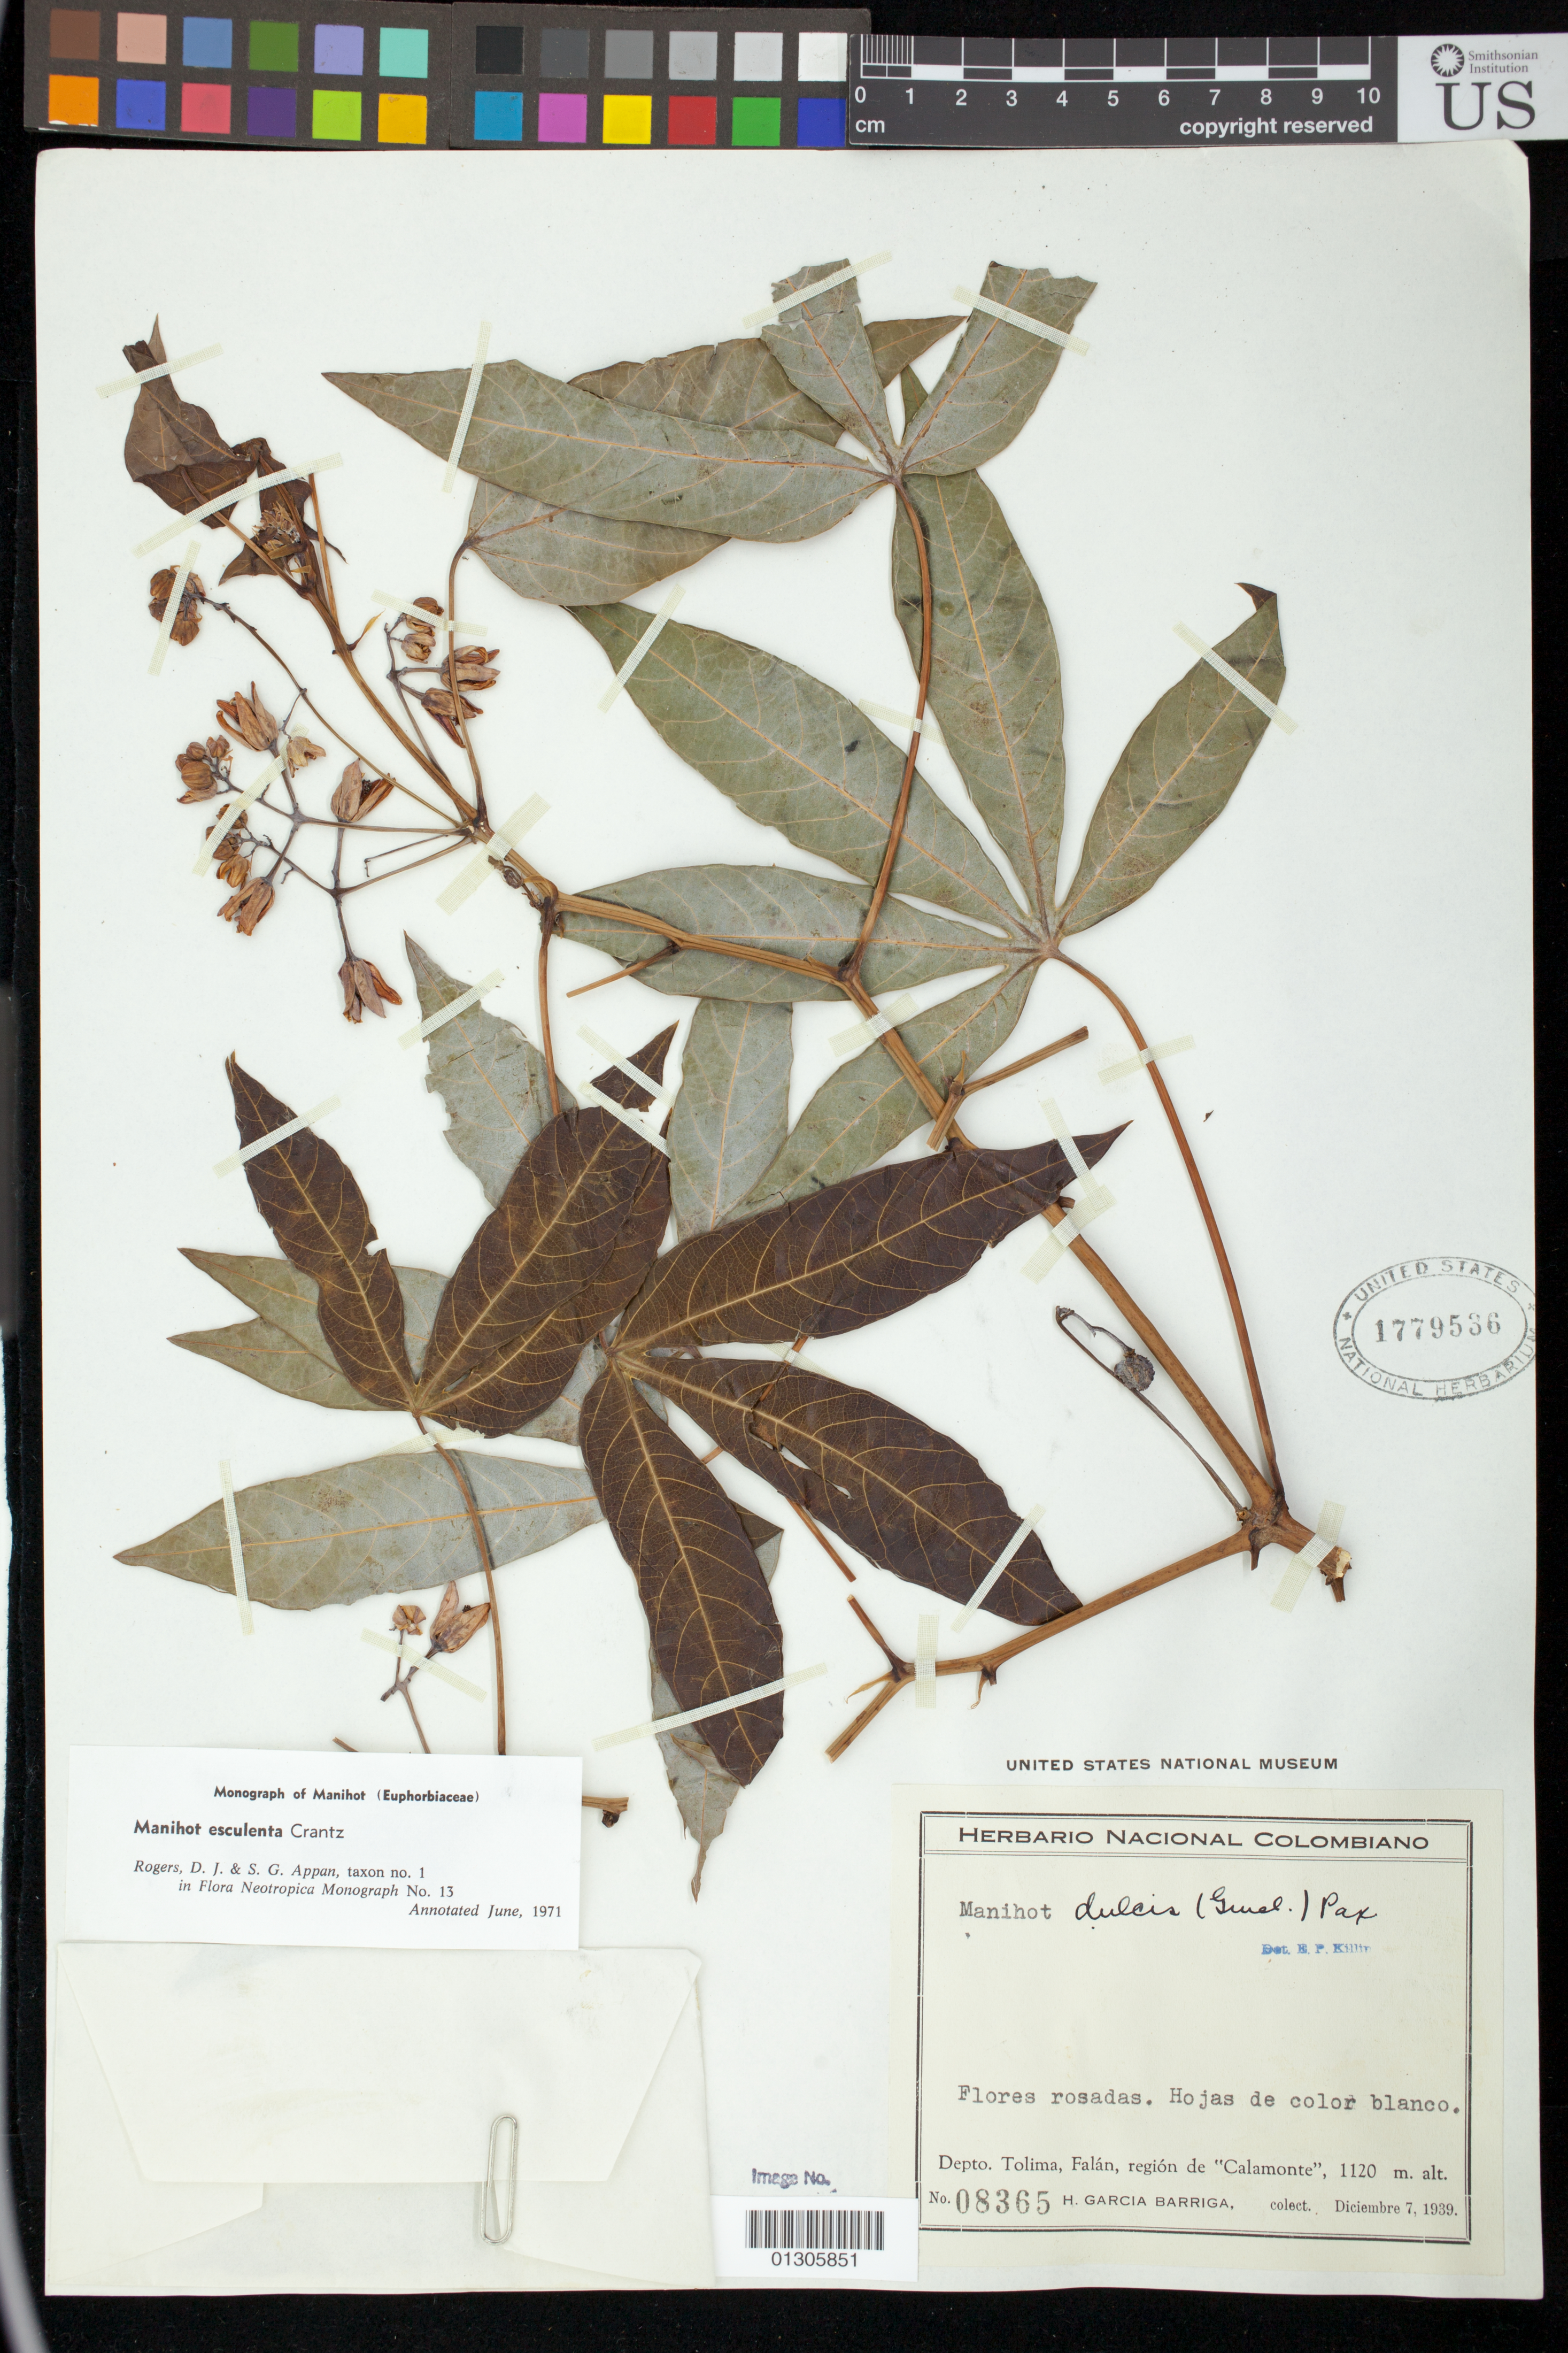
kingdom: Plantae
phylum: Tracheophyta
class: Magnoliopsida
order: Malpighiales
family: Euphorbiaceae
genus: Manihot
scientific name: Manihot esculenta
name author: Crantz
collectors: H. Barriga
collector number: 08365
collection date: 1939-07-12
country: Colombia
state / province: Tolima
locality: Falán, region de "Calamonte"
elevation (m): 1120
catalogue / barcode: US 1779536